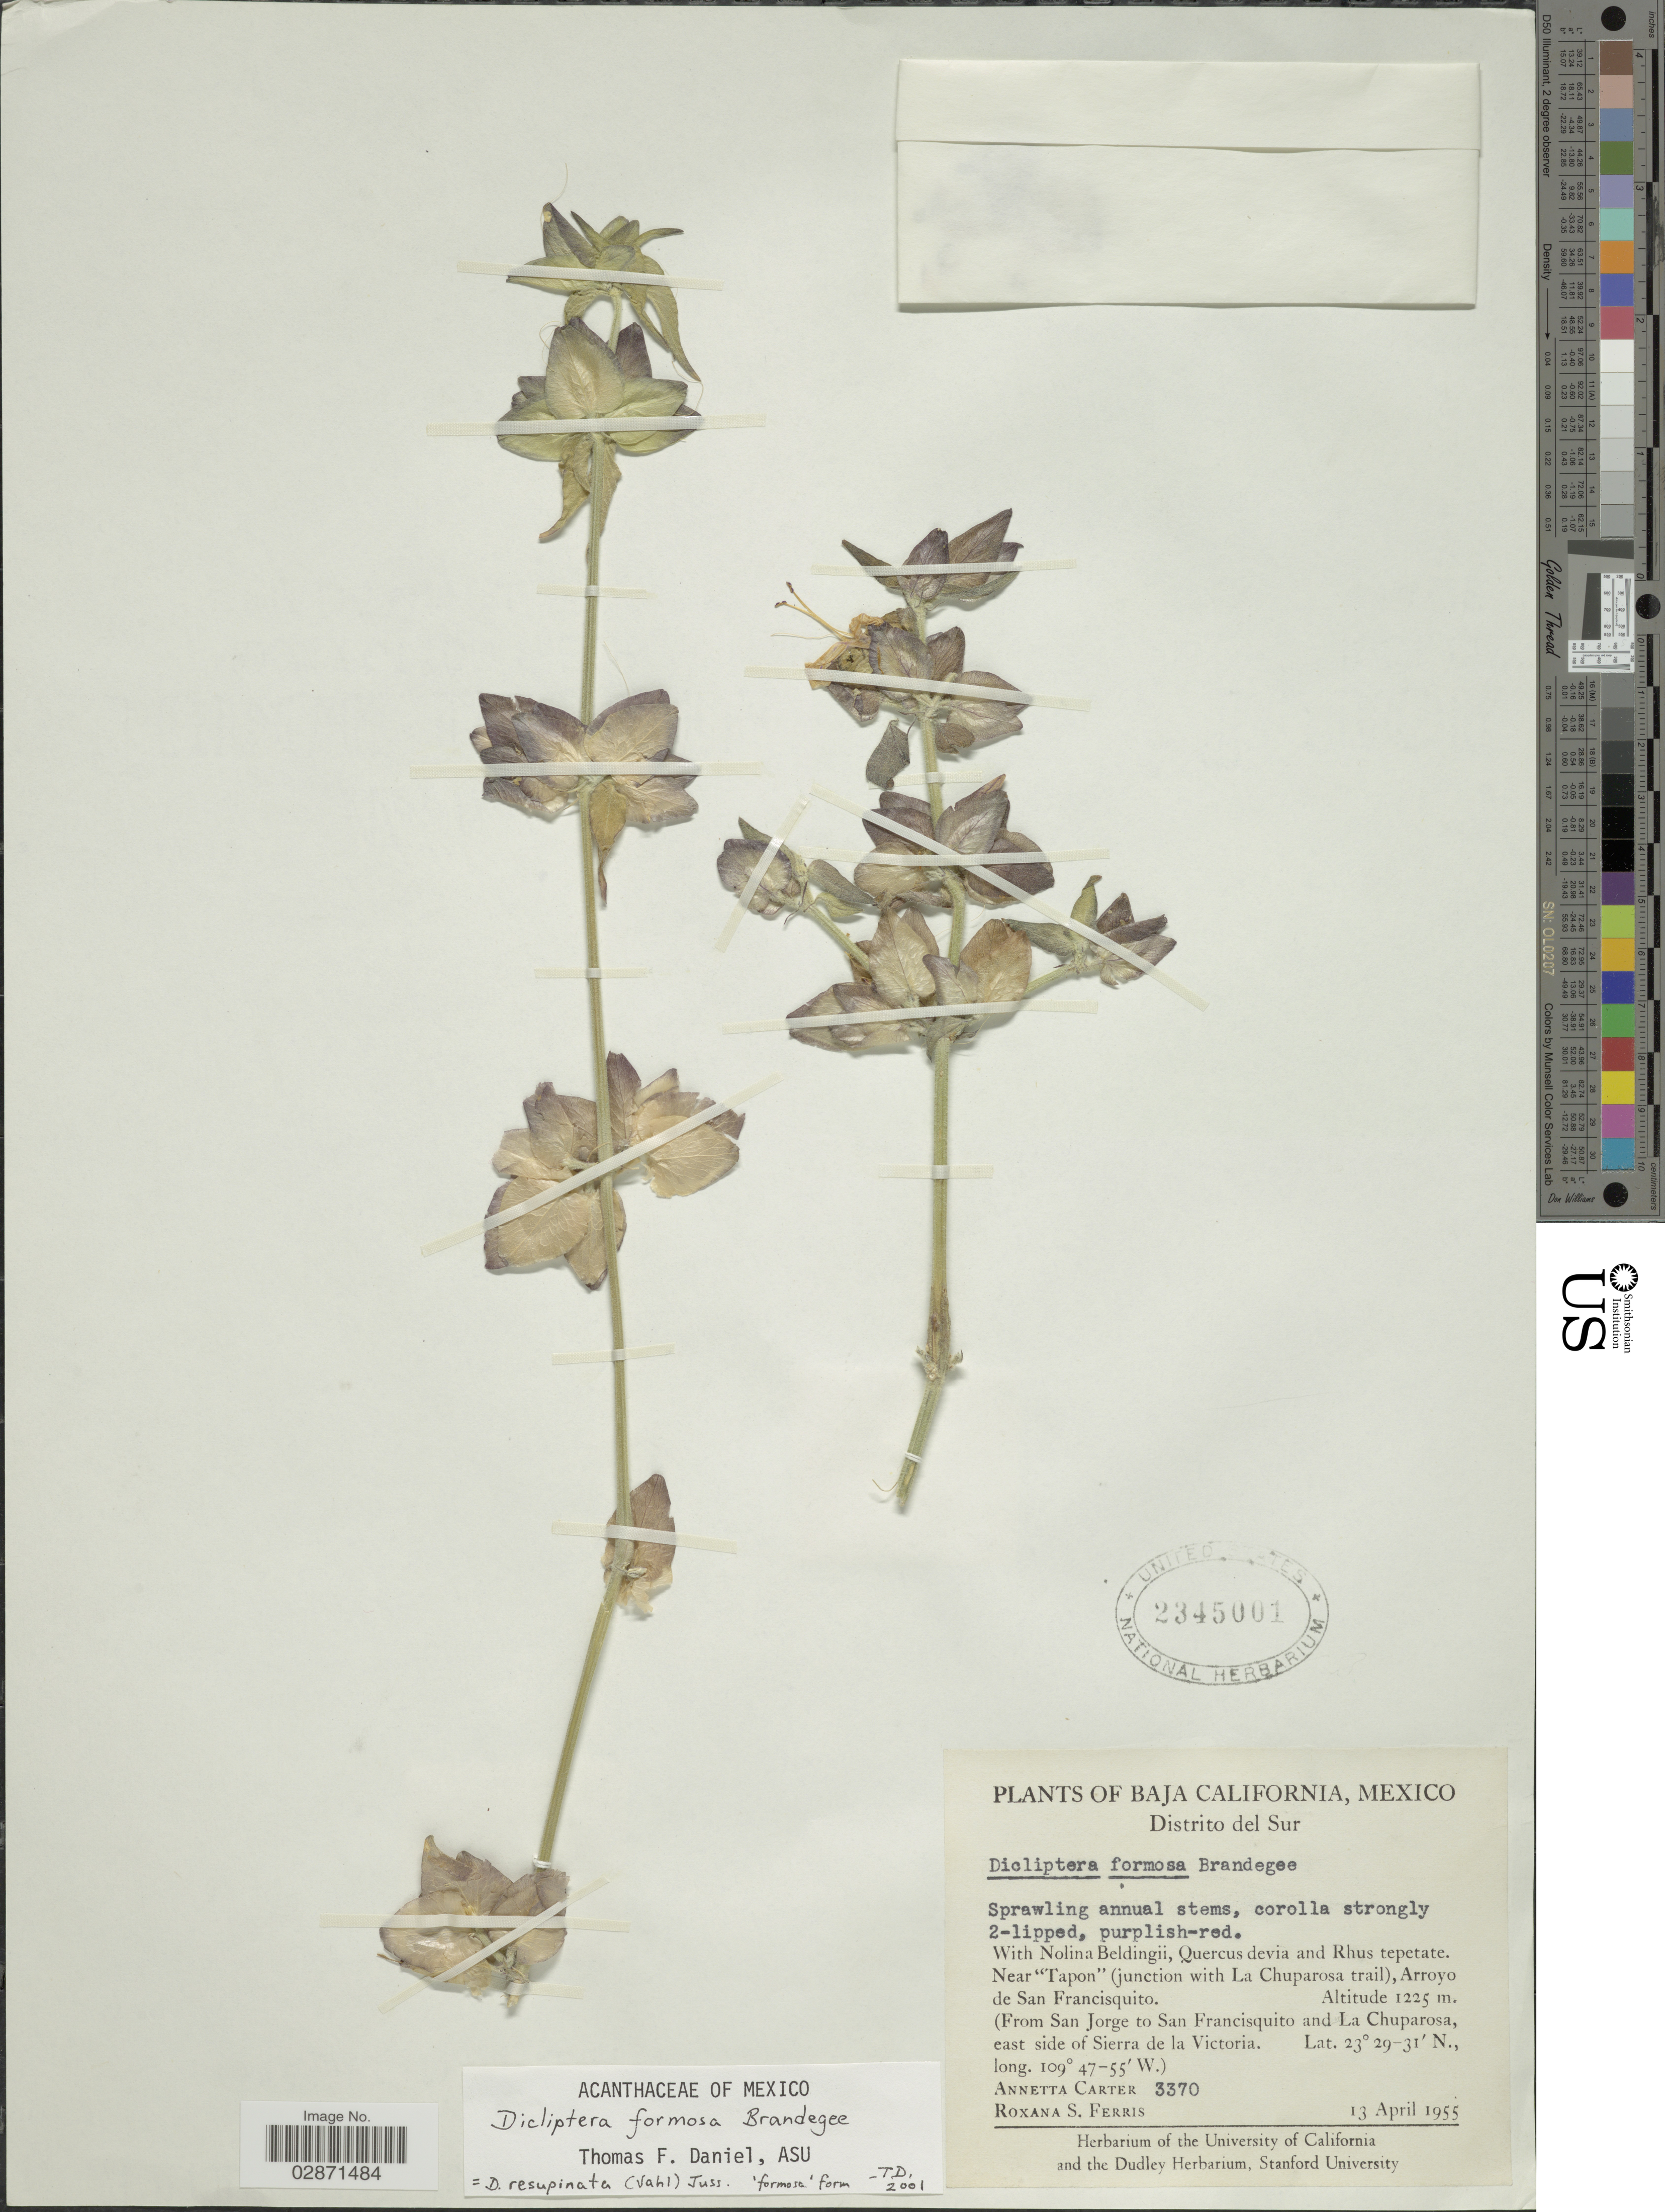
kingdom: Plantae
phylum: Tracheophyta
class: Magnoliopsida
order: Lamiales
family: Acanthaceae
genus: Dicliptera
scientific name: Dicliptera formosa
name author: Brandegee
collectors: A. Carter & R. S. Ferris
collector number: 3370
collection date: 1955-04-13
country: Mexico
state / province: Baja California Sur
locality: Distrito del Sur. Near "Tapon" (junction with La Chuparosa trail), Arroyo de San Francisquito. (From San Jorge to San Francisquito and La Chuparosa, east side of Siera de la Victoria.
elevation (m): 1225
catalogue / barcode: US 2345001